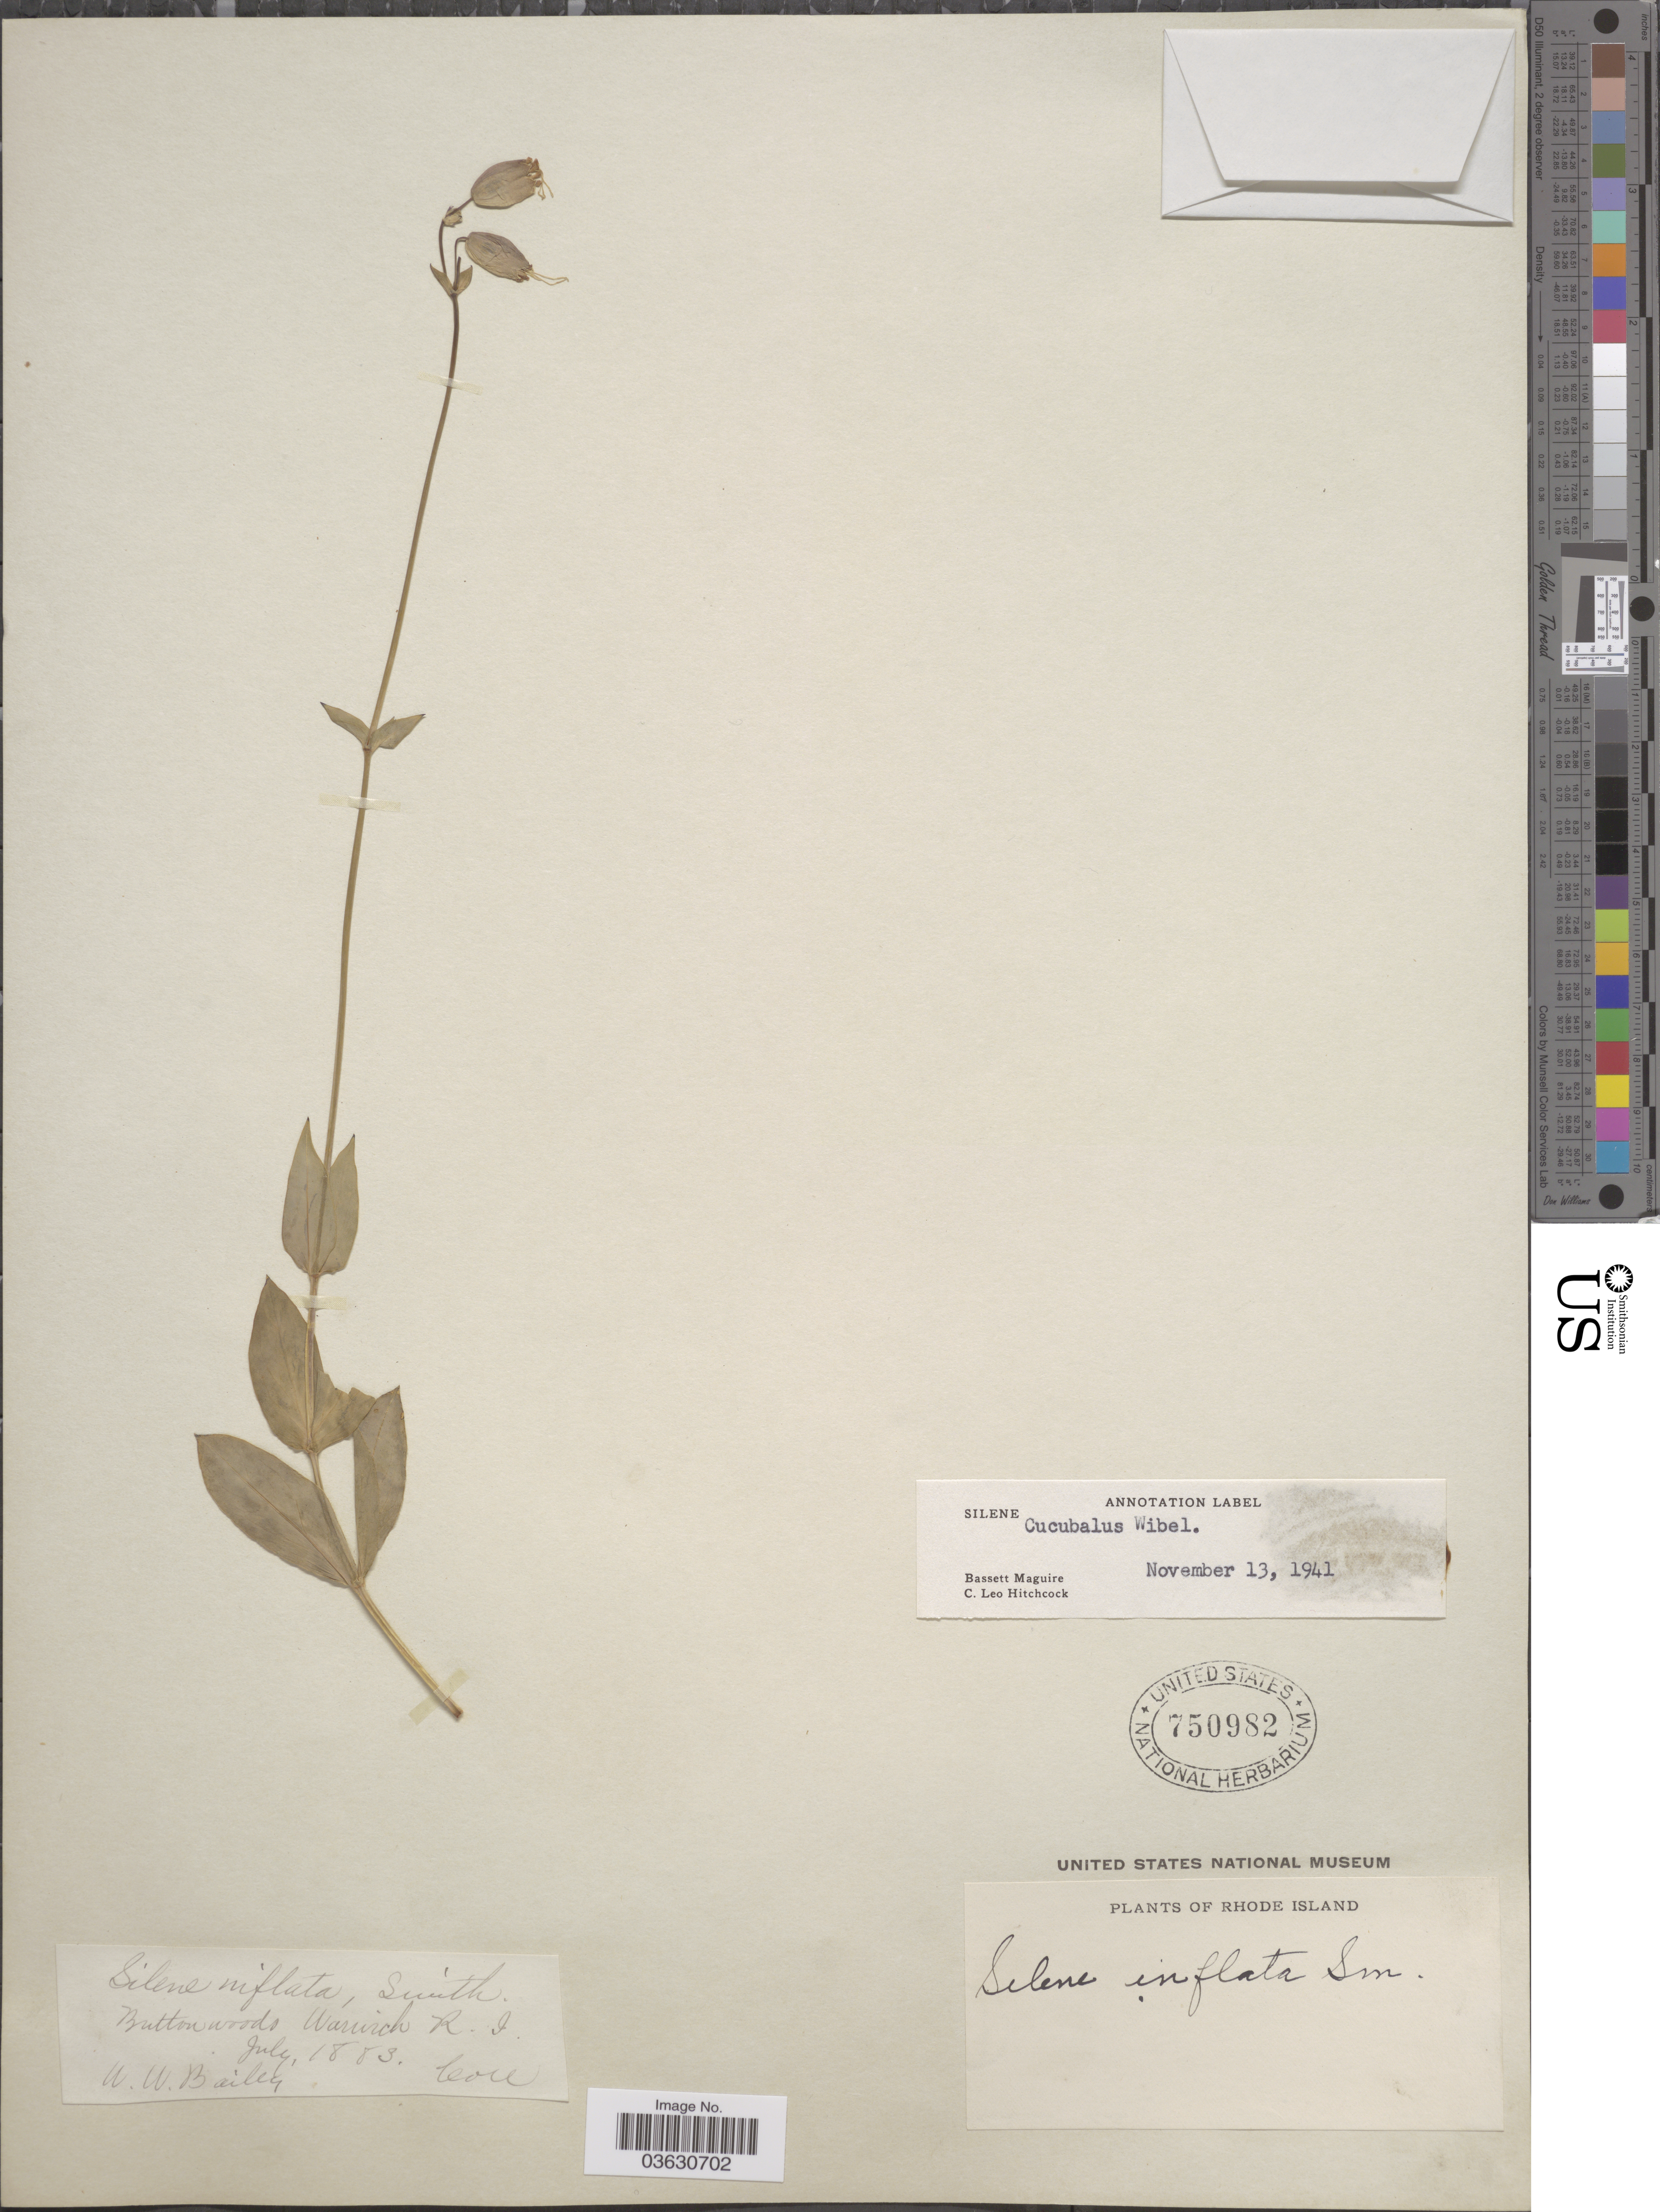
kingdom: Plantae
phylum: Tracheophyta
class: Magnoliopsida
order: Caryophyllales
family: Caryophyllaceae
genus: Silene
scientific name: Silene cucubalus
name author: L.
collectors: W. W. Bailey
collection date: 1883-07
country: United States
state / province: Rhode Island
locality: Button woods, Warwick.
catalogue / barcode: US 750982